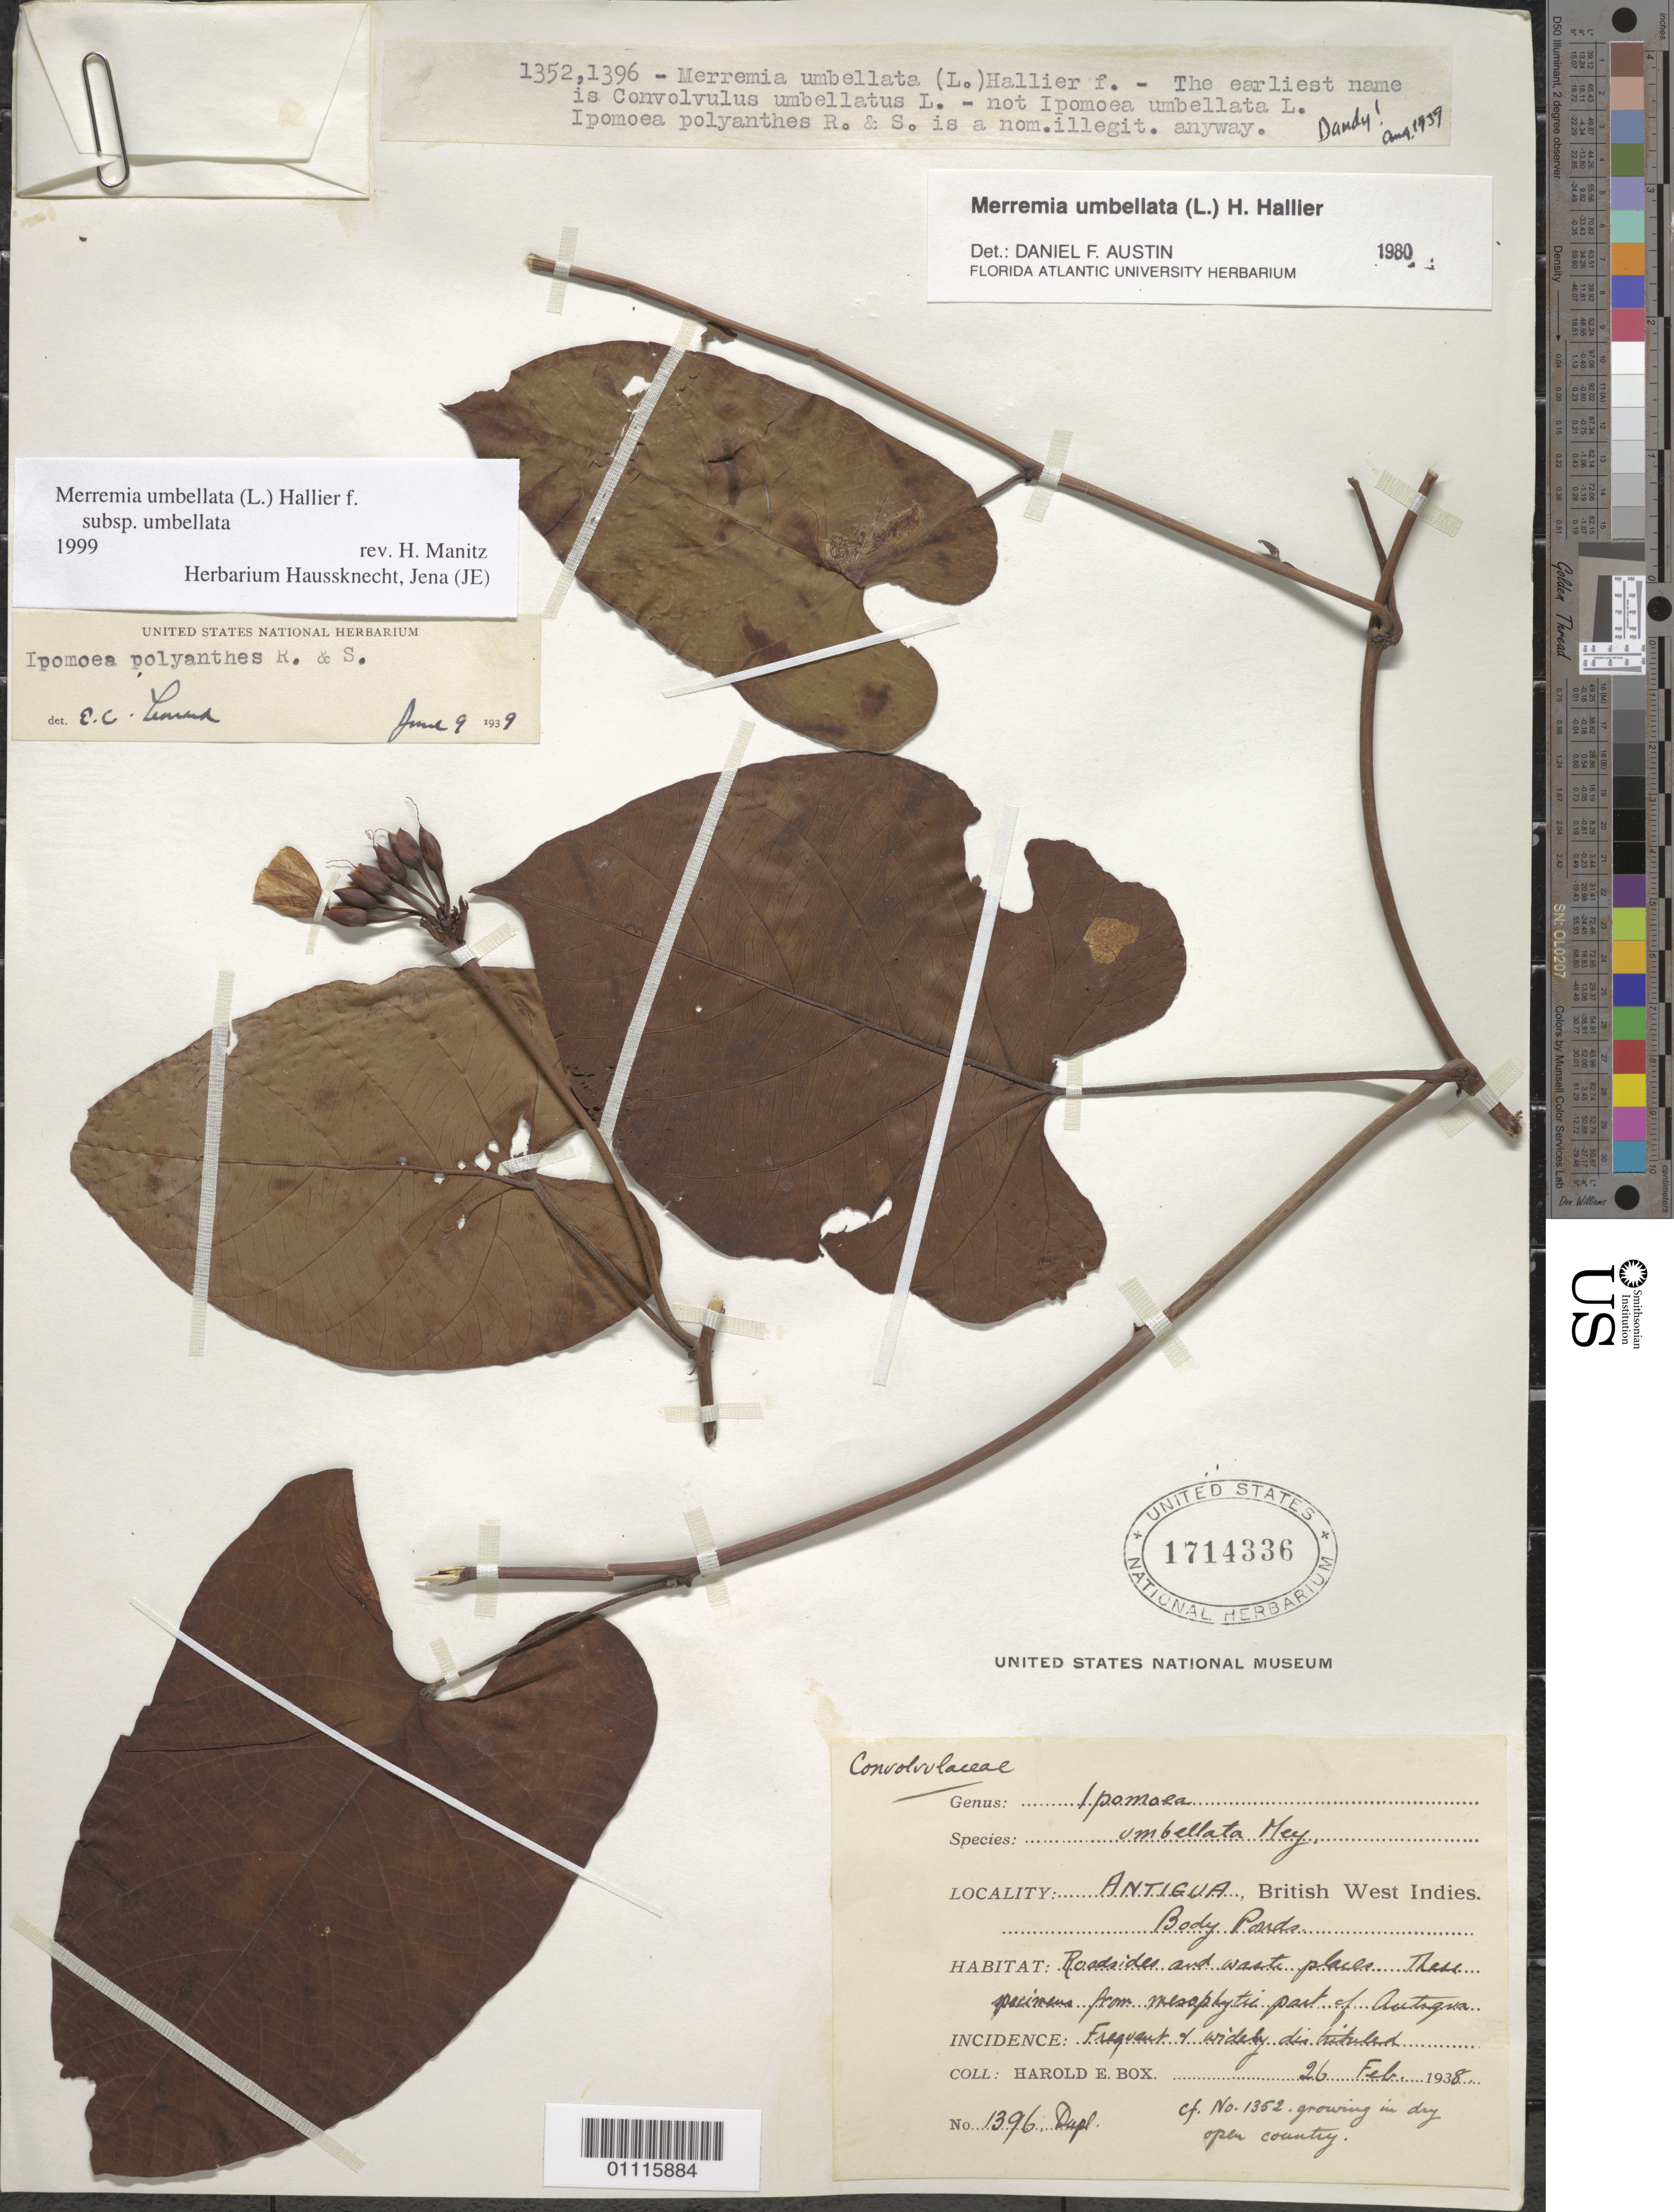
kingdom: Plantae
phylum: Tracheophyta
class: Magnoliopsida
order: Solanales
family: Convolvulaceae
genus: Camonea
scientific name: Camonea umbellata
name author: (L.) A. R. Simões & Staples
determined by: Strong, Mark T., (BOT), Smithsonian Institution - National Museum of Natural History (UNITED STATES)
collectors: H. E. Box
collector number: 1396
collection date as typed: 26 Feb 1938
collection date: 1938-02-26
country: Antigua and Barbuda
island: Antigua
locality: Body Ponds. Roadsides and waste places. These specimens from mesophytic part of Antigua.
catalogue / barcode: US 1714336